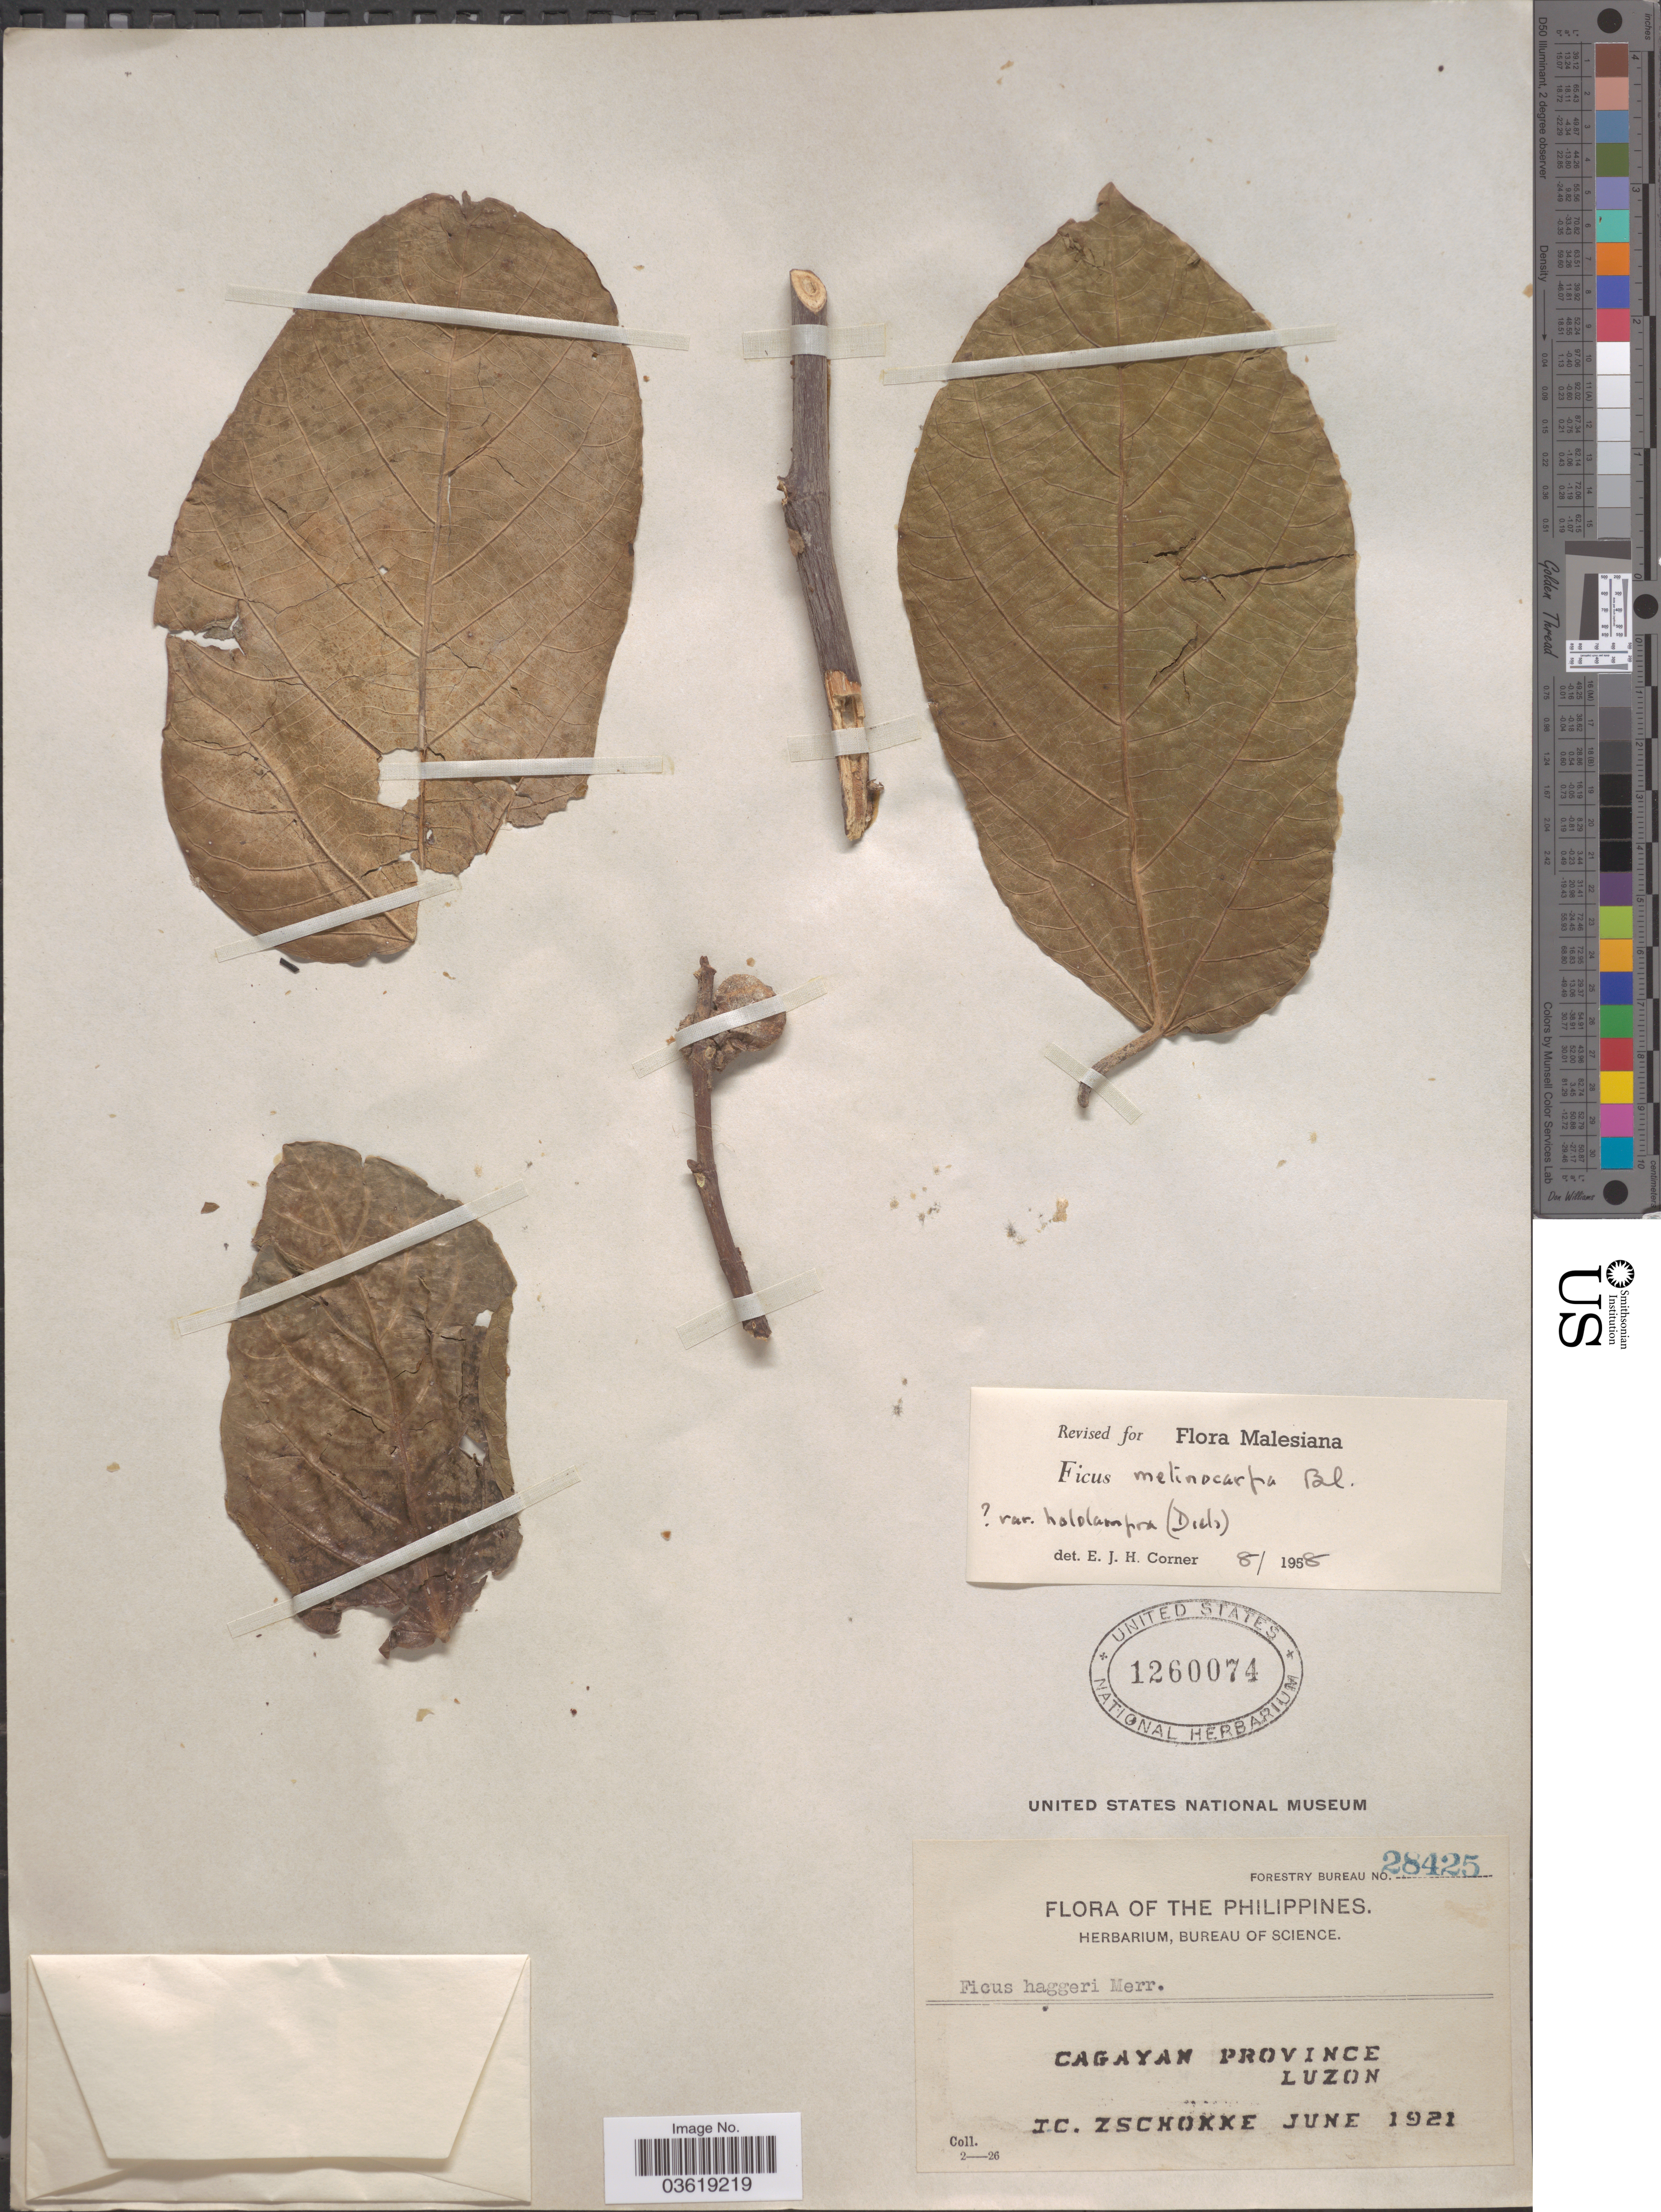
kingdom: Plantae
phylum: Tracheophyta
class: Magnoliopsida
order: Rosales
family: Moraceae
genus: Ficus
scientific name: Ficus melinocarpa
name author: Blume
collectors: T. C. Zschokke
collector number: Forestry Bureau 28425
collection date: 1921-06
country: Philippines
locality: Cagayan Province, Luzon.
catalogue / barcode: US 1260074